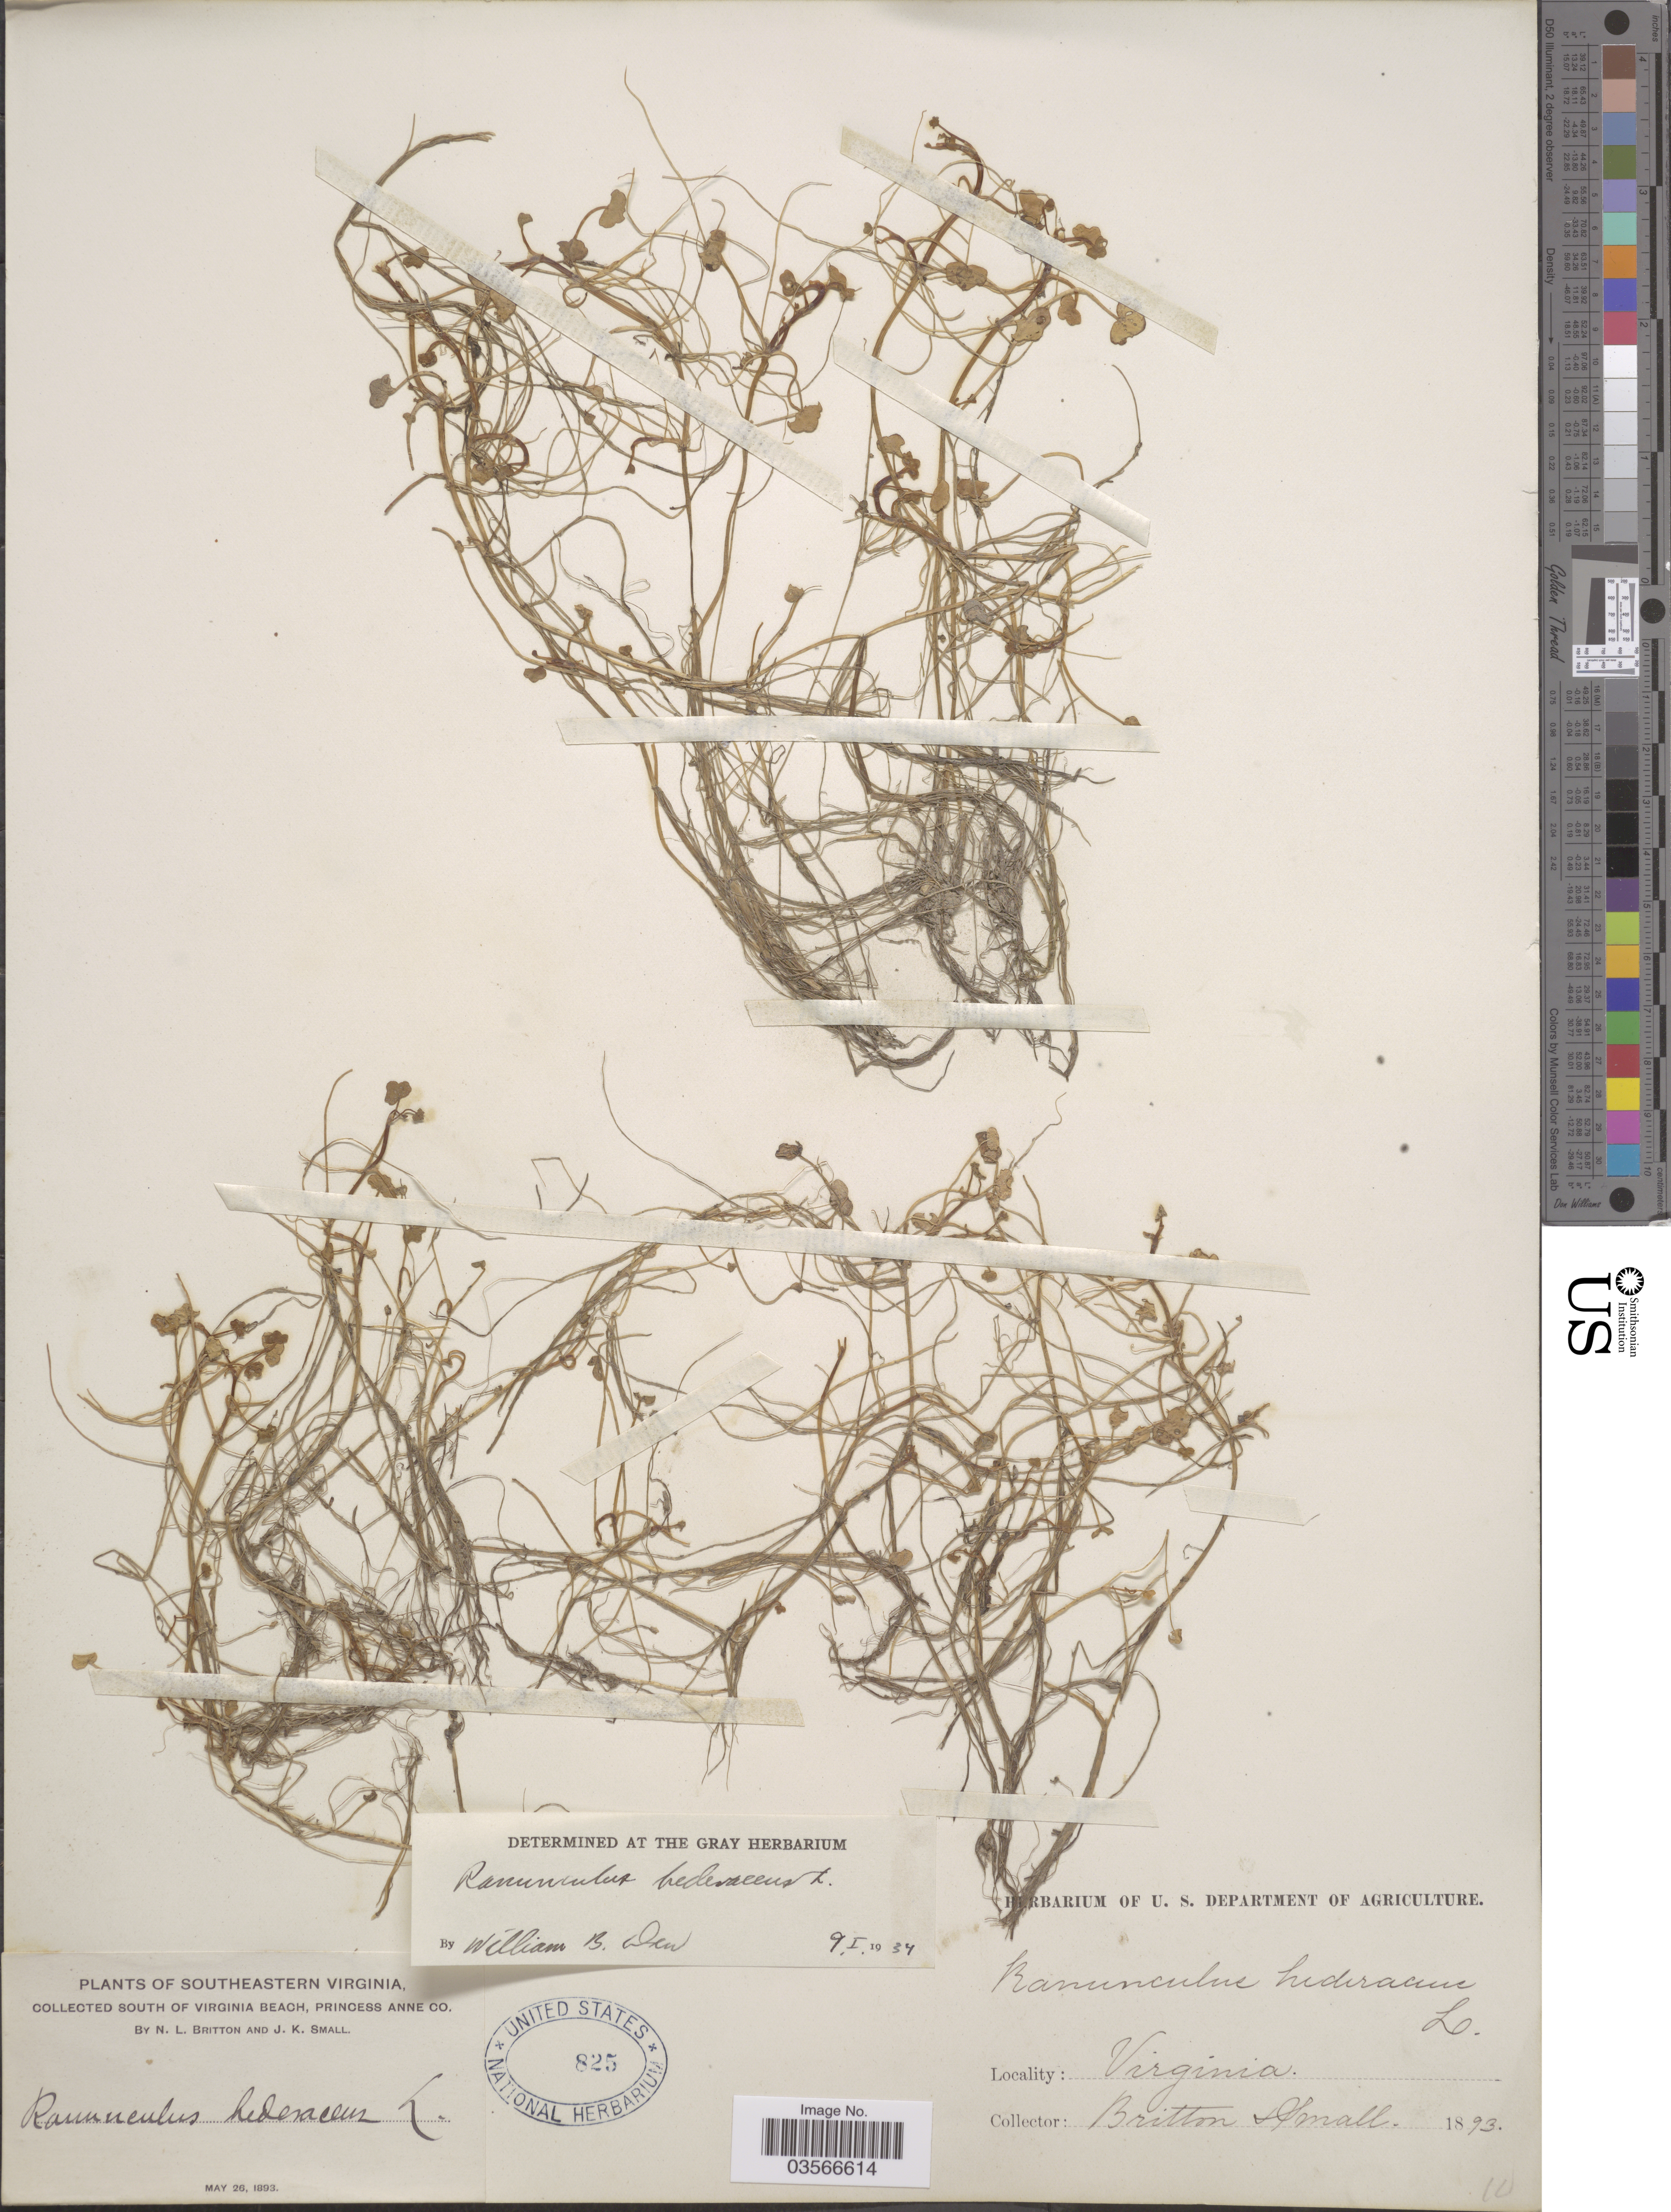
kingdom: Plantae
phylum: Tracheophyta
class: Magnoliopsida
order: Ranunculales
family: Ranunculaceae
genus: Ranunculus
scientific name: Ranunculus hederaceus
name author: L.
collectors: N. Britton & J. K. Small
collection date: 1893-05-26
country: United States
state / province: Virginia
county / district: Rappahannock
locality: Southeastern Virginia. South of Virginia Beach, Princess Anne Co.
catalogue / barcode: US 825